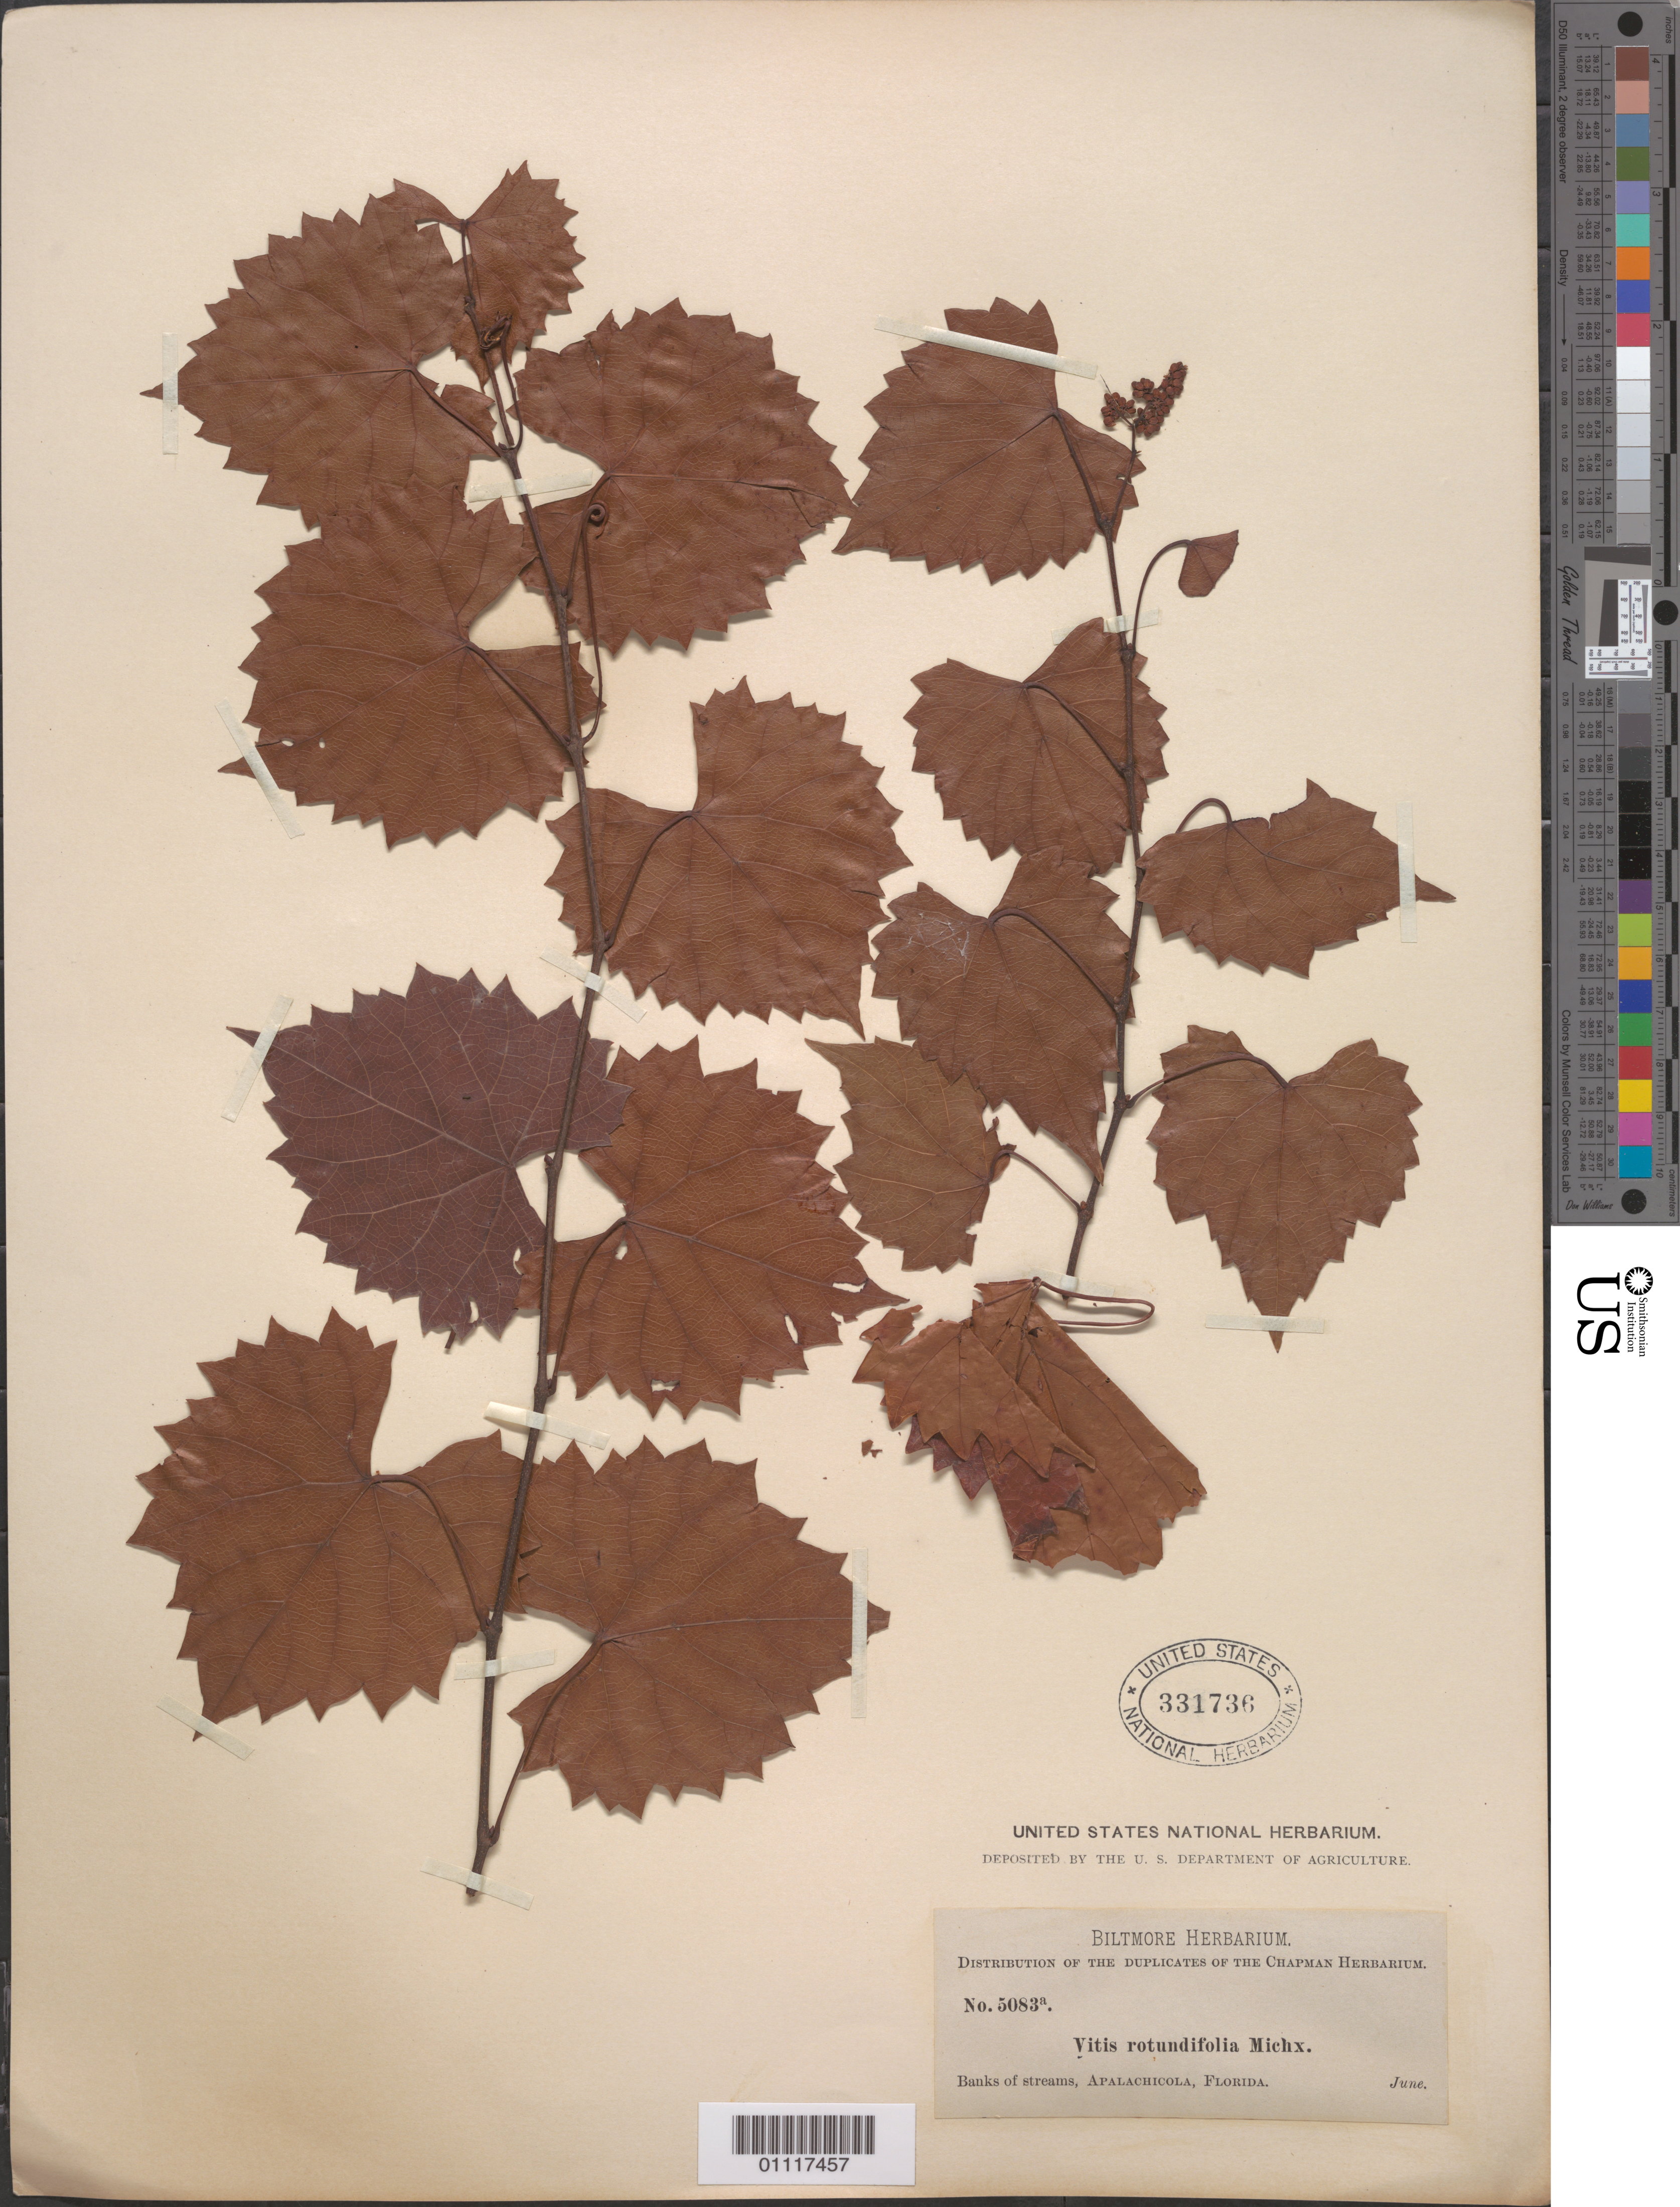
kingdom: Plantae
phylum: Tracheophyta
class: Magnoliopsida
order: Vitales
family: Vitaceae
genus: Vitis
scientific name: Vitis rotundifolia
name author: Michx.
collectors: ex herb. Biltmore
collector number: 5083a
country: United States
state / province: Florida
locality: Banks of streams, Apalachicola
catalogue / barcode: US 331736